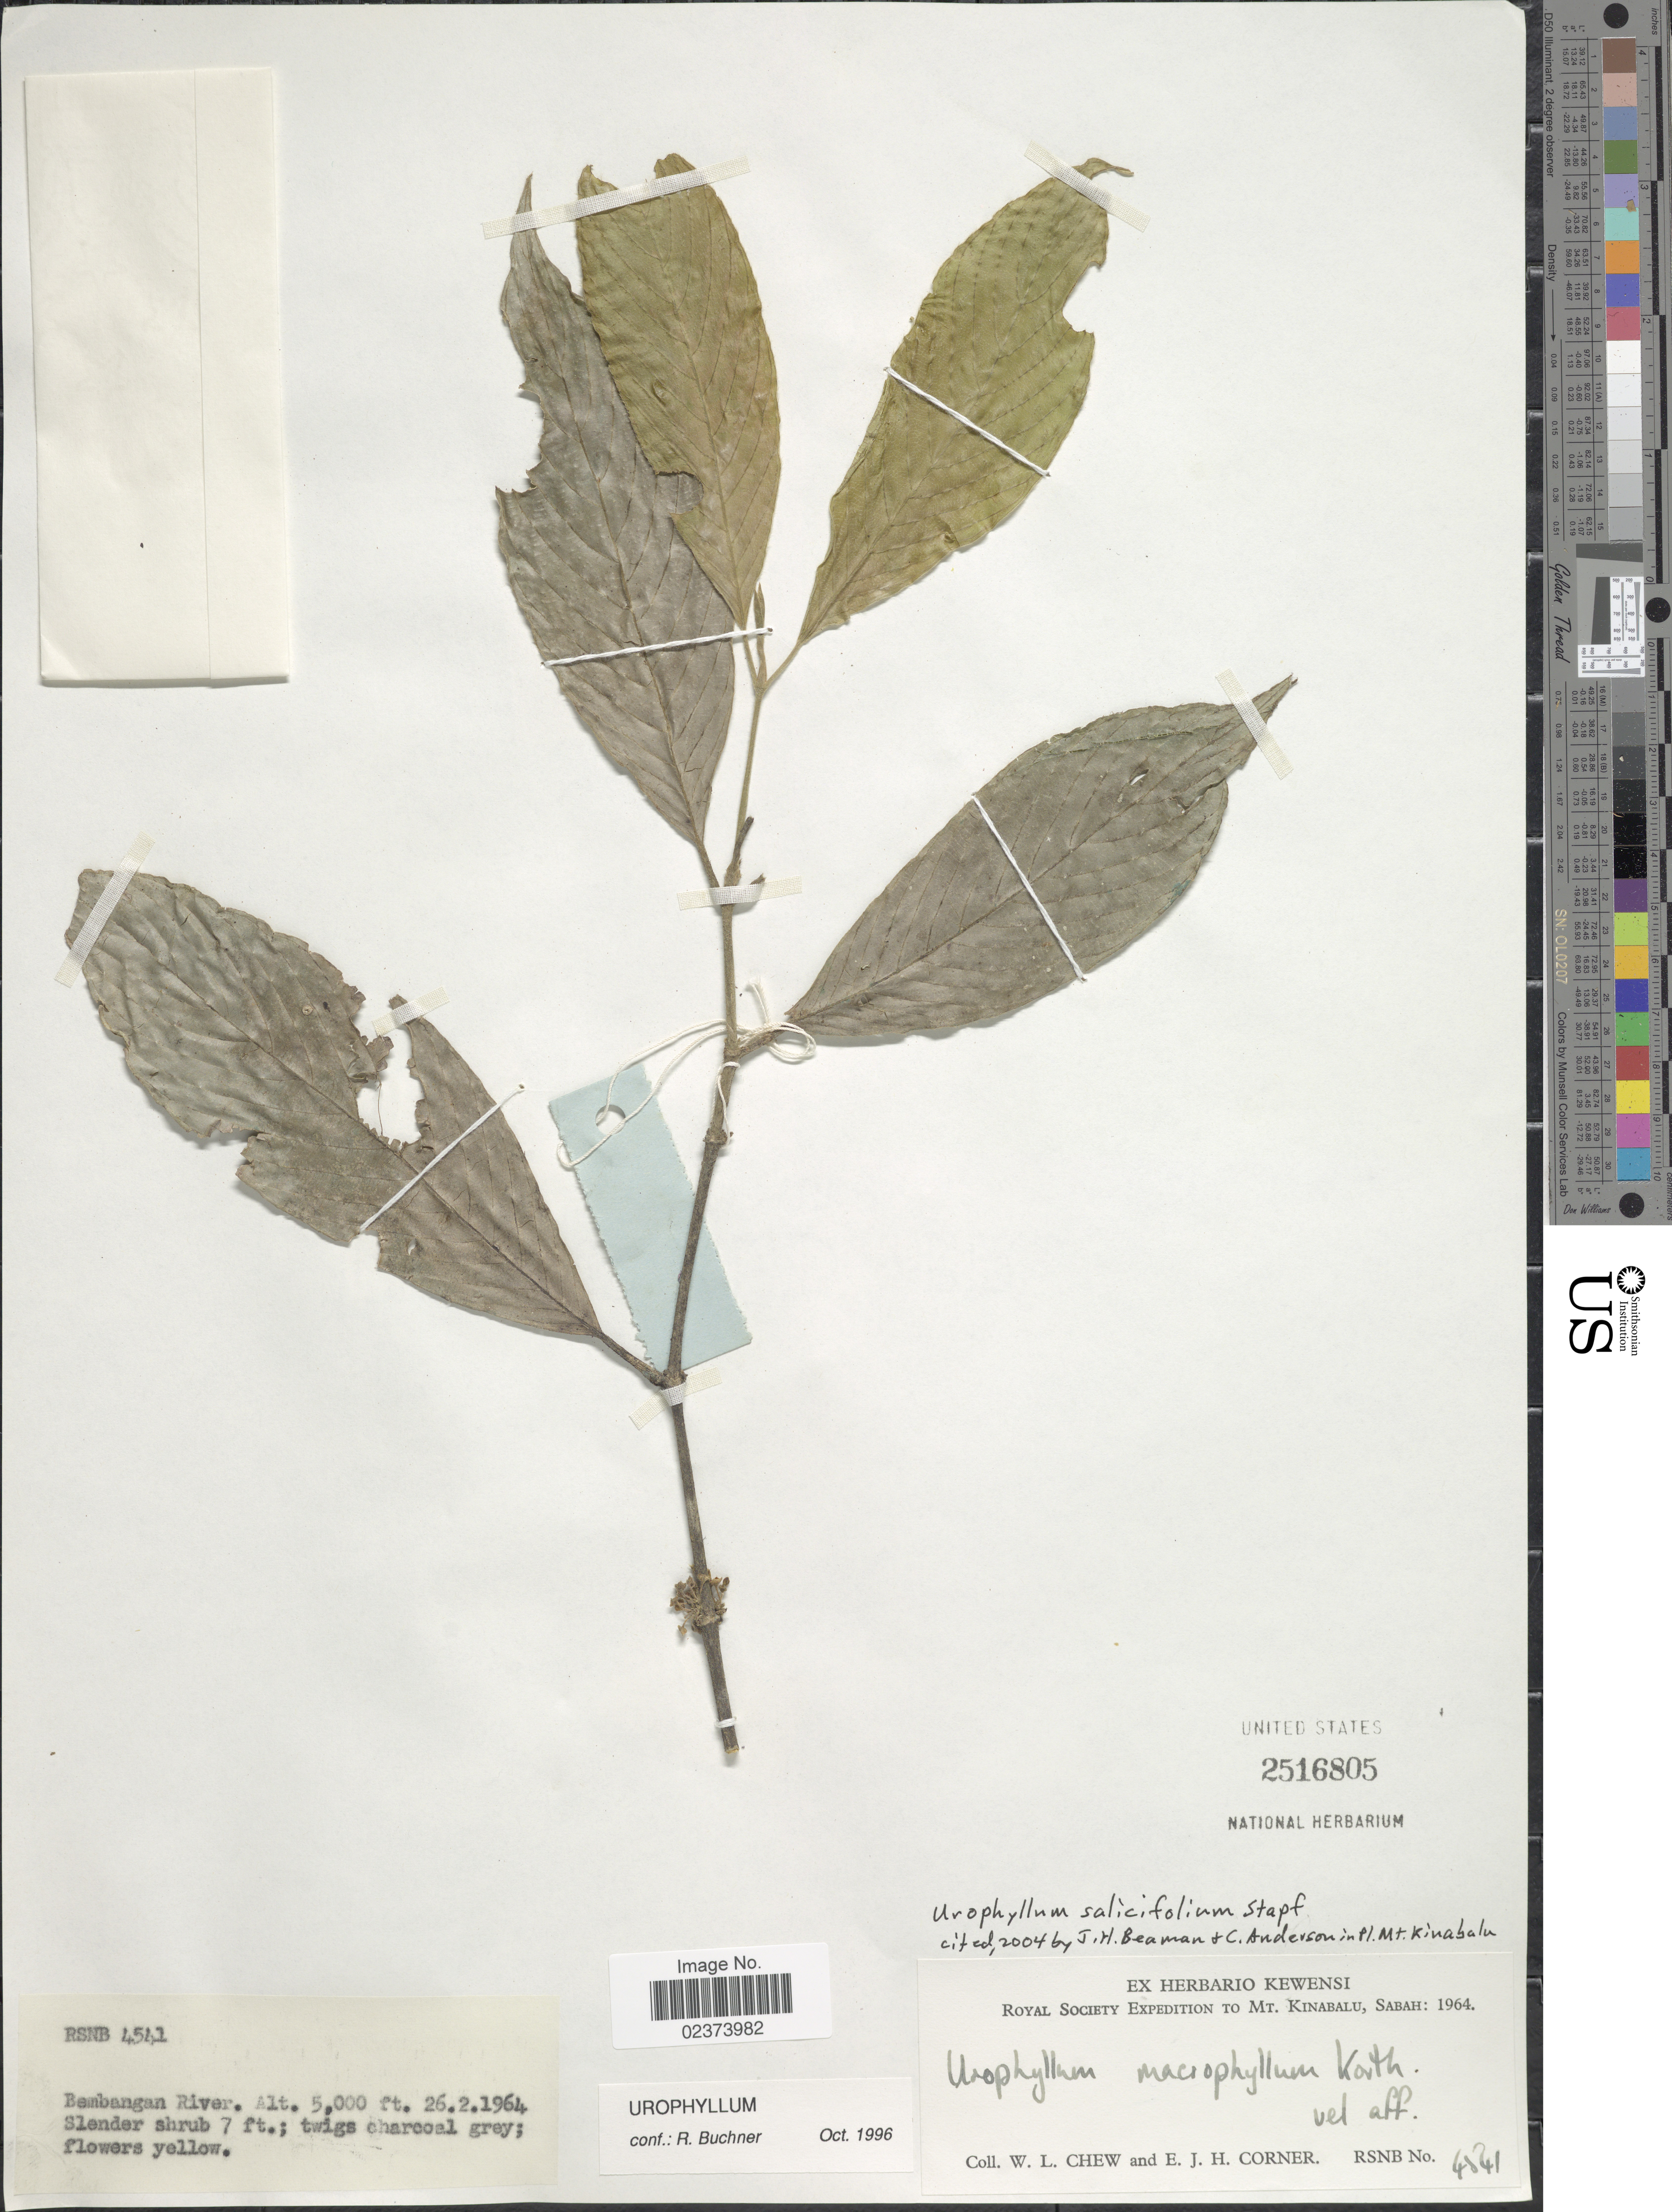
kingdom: Plantae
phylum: Tracheophyta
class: Magnoliopsida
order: Gentianales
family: Rubiaceae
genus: Urophyllum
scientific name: Urophyllum salicifolium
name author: Stapf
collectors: W. Chew & E. Corner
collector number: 4841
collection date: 1964-02-26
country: Malaysia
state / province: Sabah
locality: Mt. Kinabalu, Bambangan River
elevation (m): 1524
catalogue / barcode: US 2516805